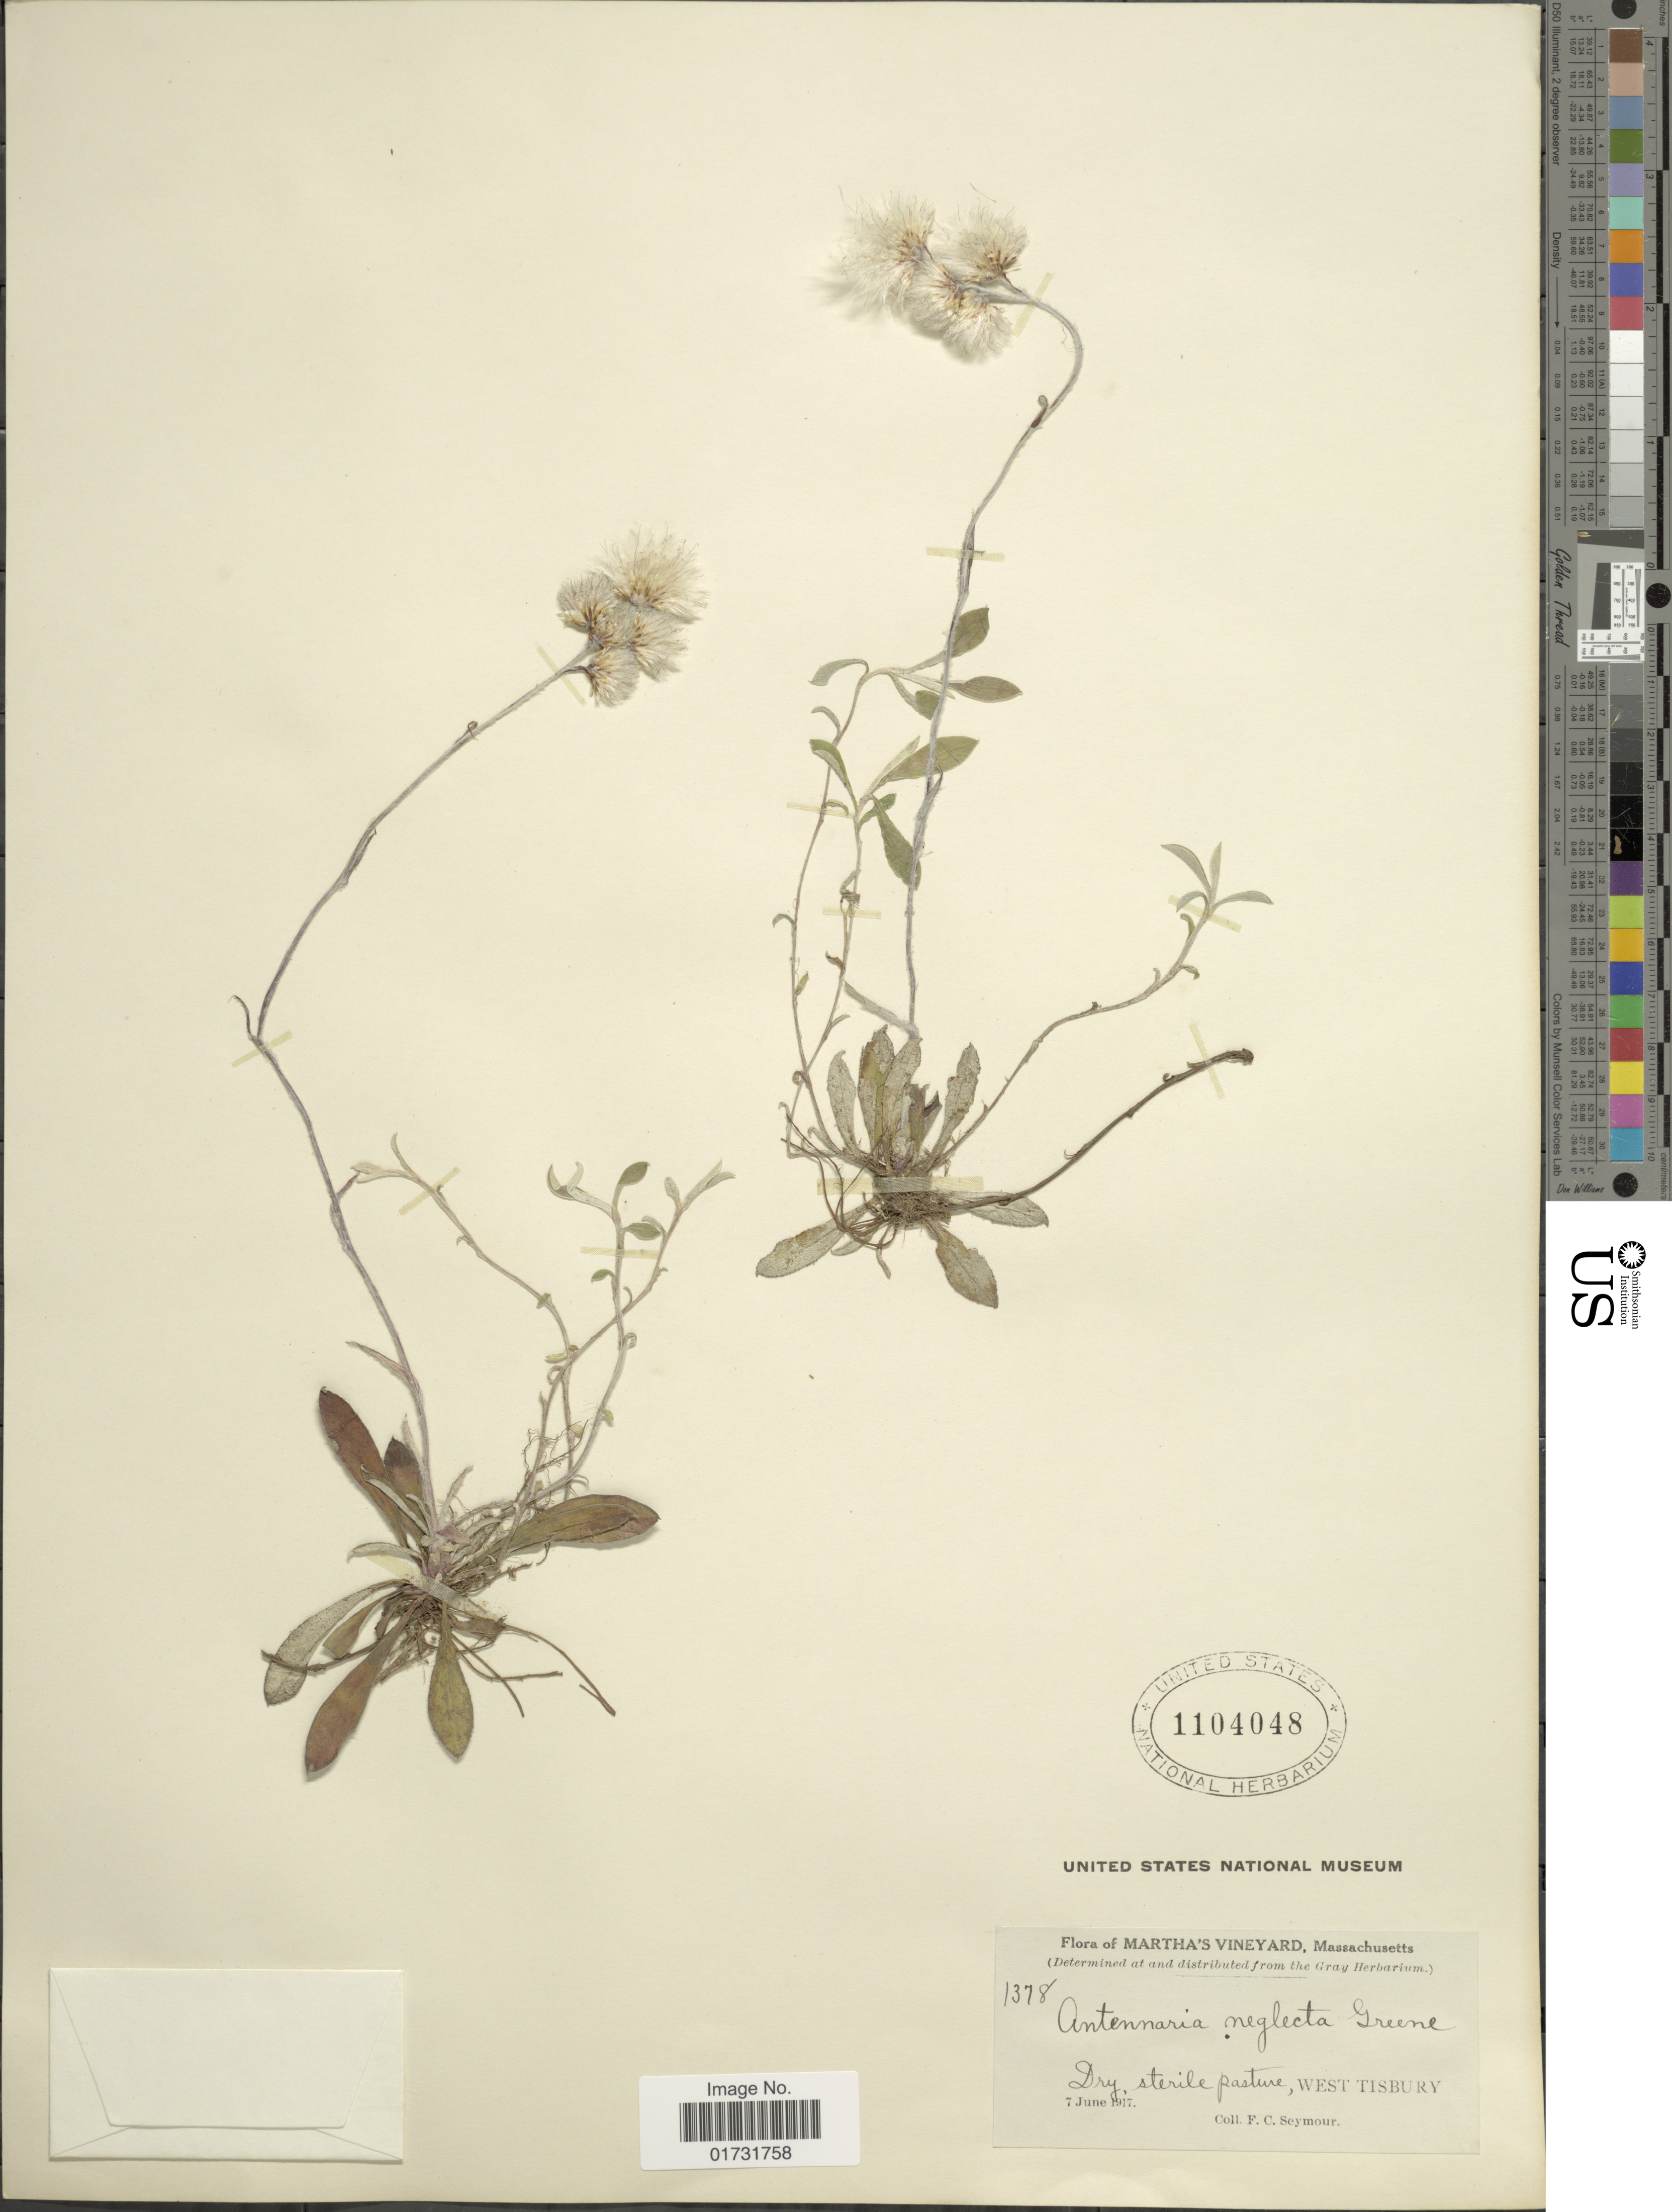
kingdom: Plantae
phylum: Tracheophyta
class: Magnoliopsida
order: Asterales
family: Asteraceae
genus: Antennaria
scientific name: Antennaria neglecta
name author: Greene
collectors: F. C. Seymour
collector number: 1378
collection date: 1917-06-07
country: United States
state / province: Massachusetts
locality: Martha's Vineyard. West Tisbury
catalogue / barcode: US 1104048